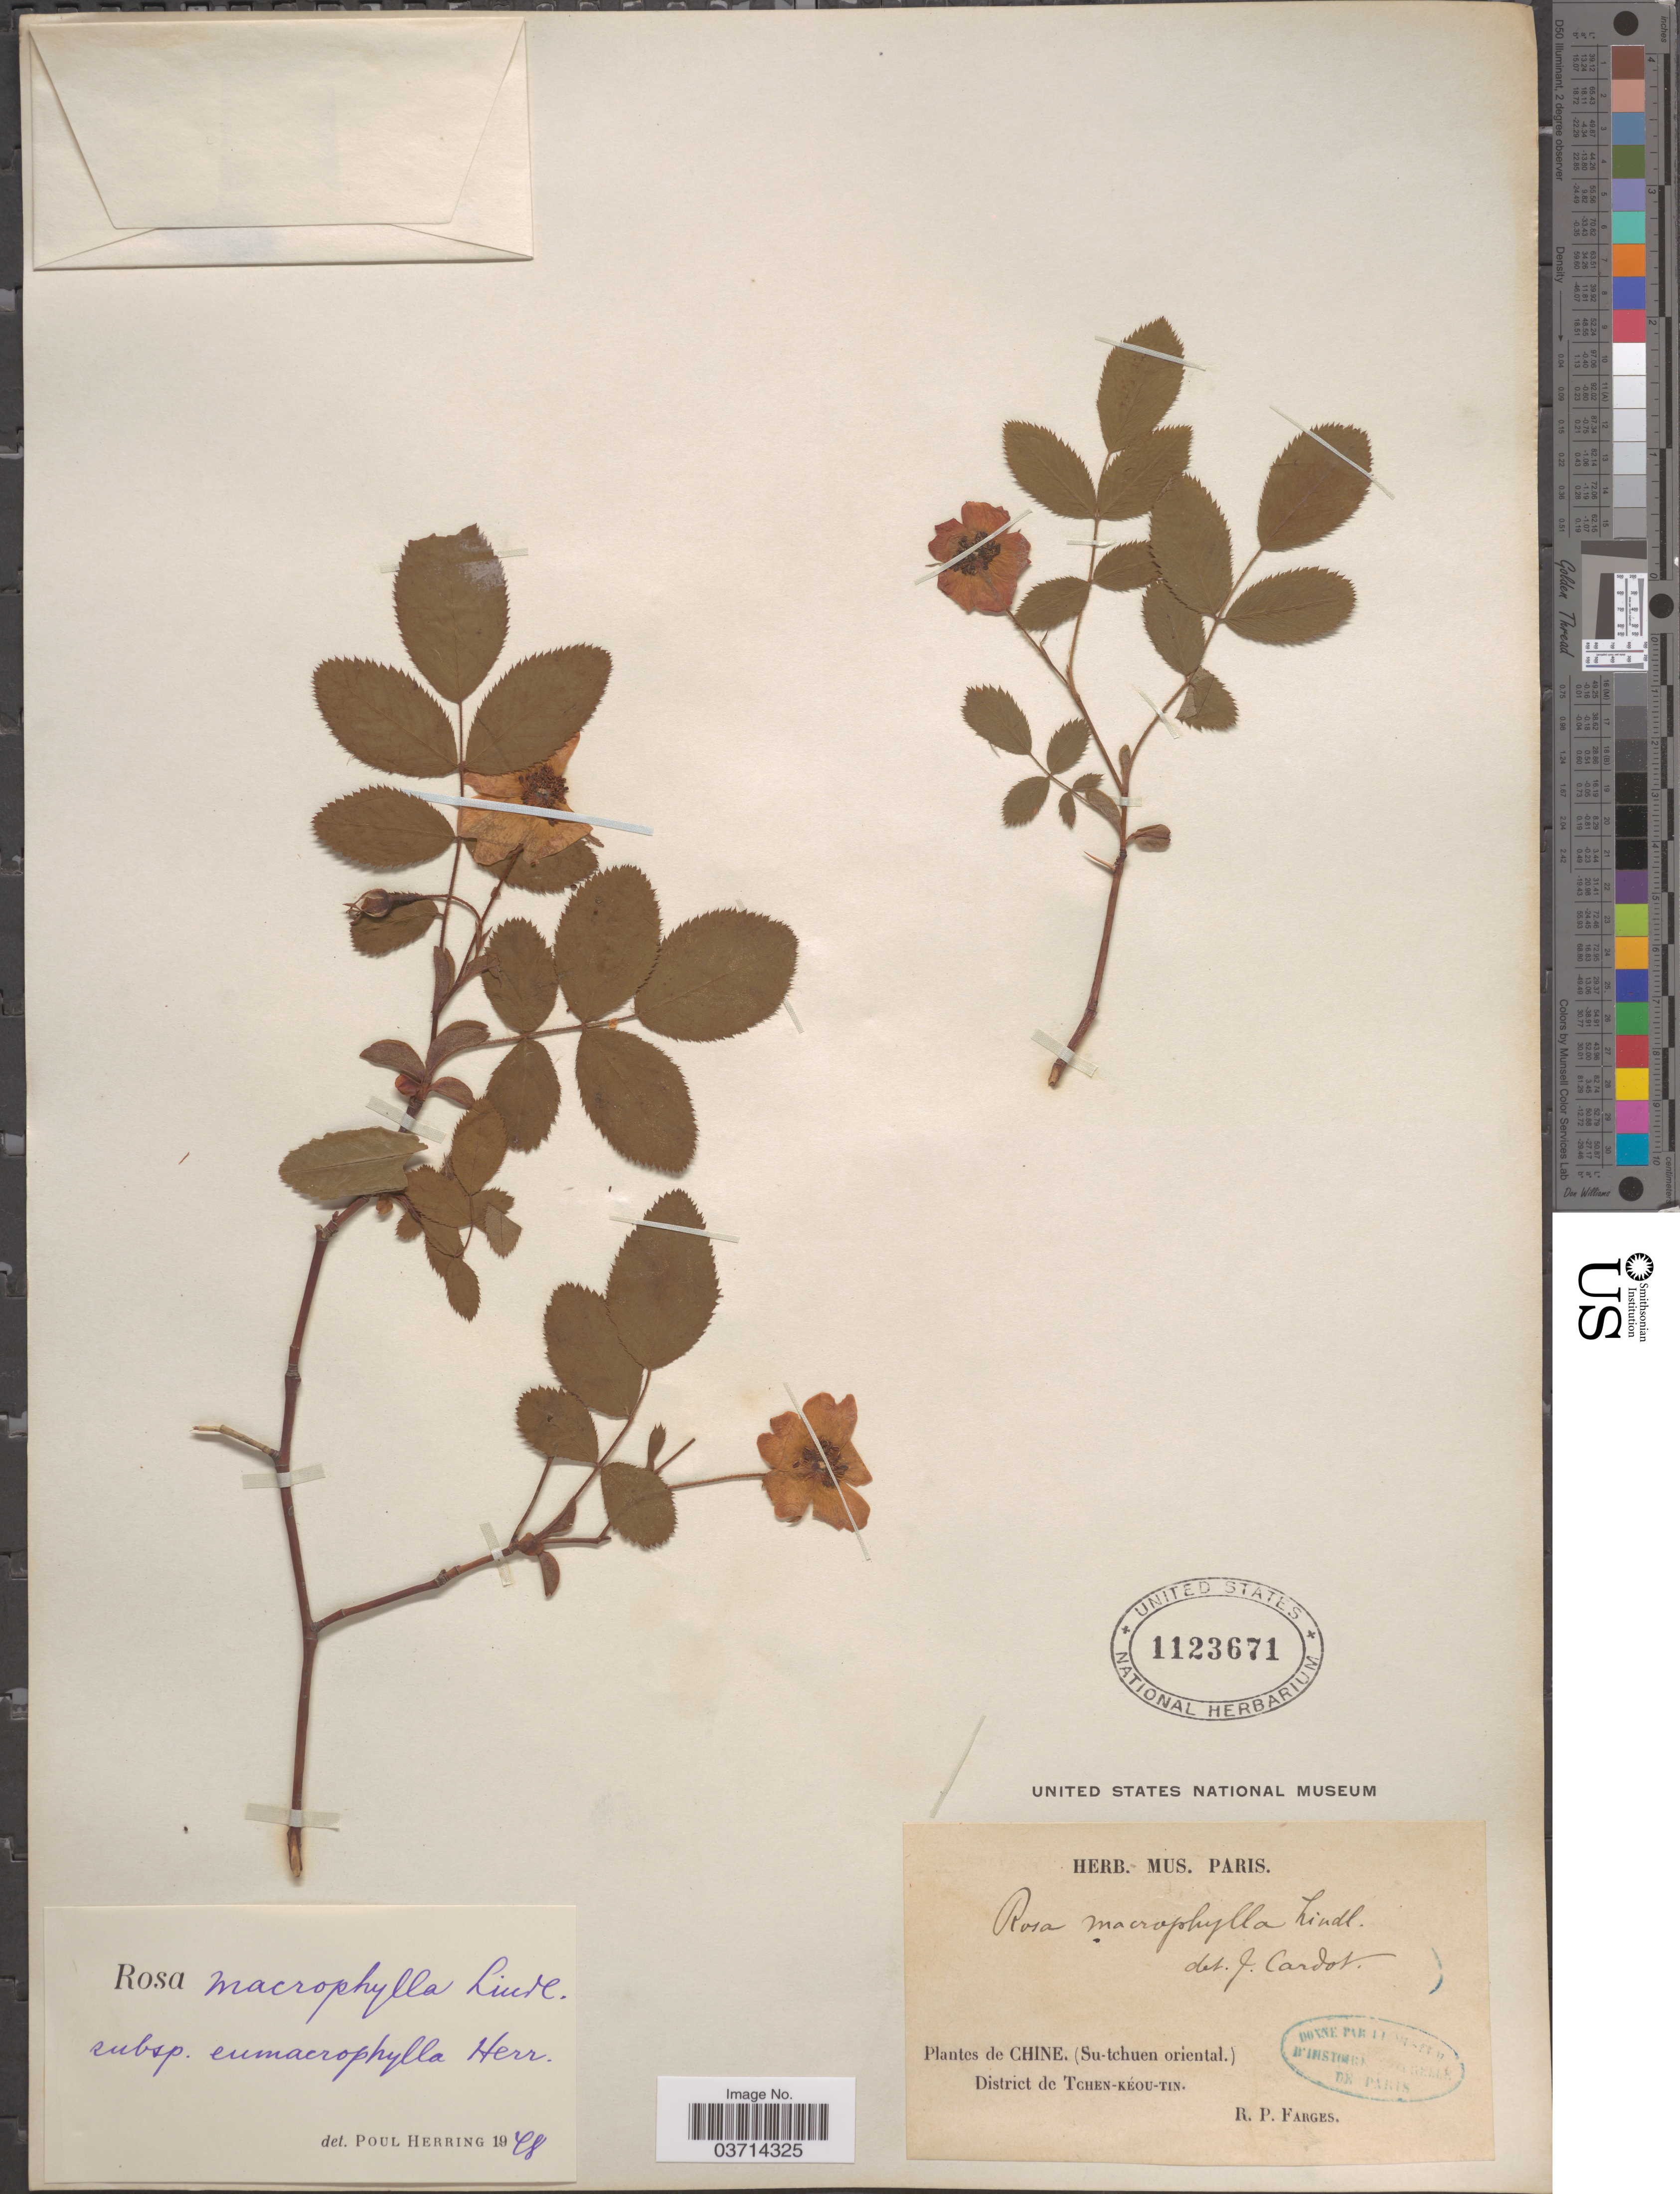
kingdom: Plantae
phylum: Tracheophyta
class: Magnoliopsida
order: Rosales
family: Rosaceae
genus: Rosa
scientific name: Rosa macrophylla var. macrophylla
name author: Lindl.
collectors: R. Farges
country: China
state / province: Sichuan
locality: Chine. (Su-tchuen oriental.) District de Tchen-kéou-tin.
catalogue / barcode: US 1123671